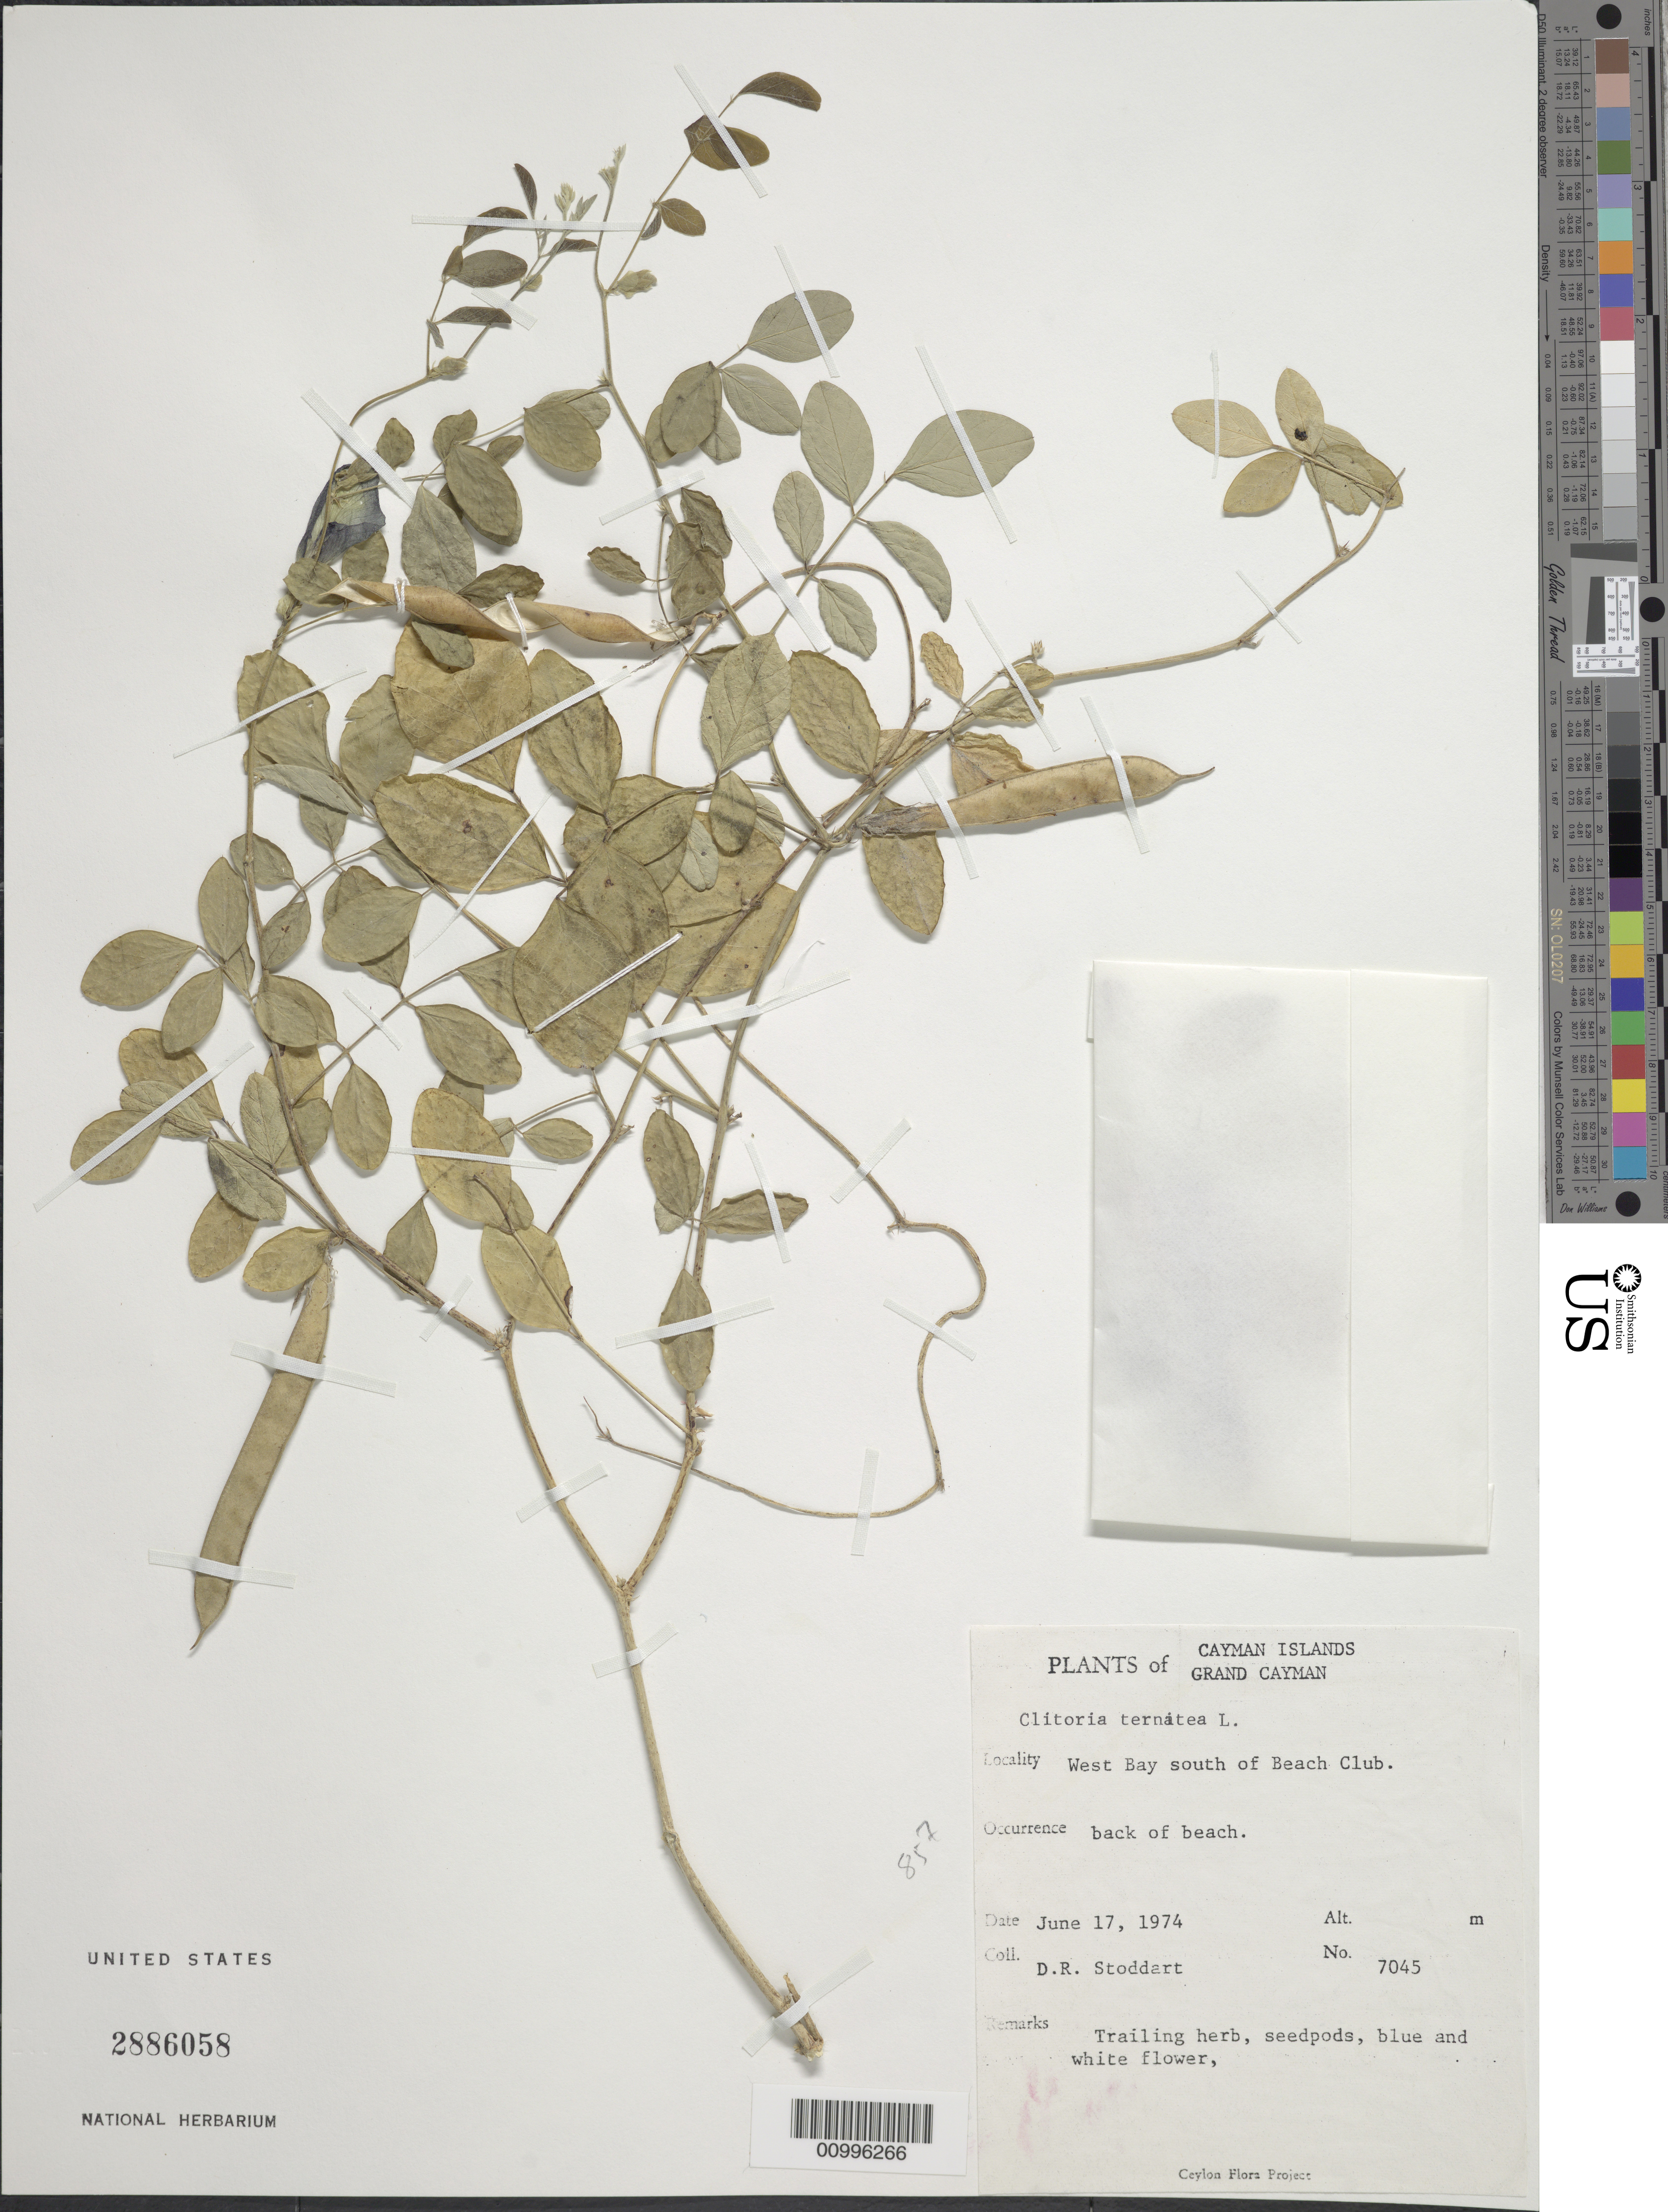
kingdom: Plantae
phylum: Tracheophyta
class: Magnoliopsida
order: Fabales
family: Fabaceae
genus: Clitoria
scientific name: Clitoria ternatea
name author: L.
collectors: D. R. Stoddart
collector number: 7045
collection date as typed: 17 Jun 1974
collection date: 1974-06-17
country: Cayman Islands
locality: Back of beach, West Bay S of Beach club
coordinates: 0 N, 0 E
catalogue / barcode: US 2886058